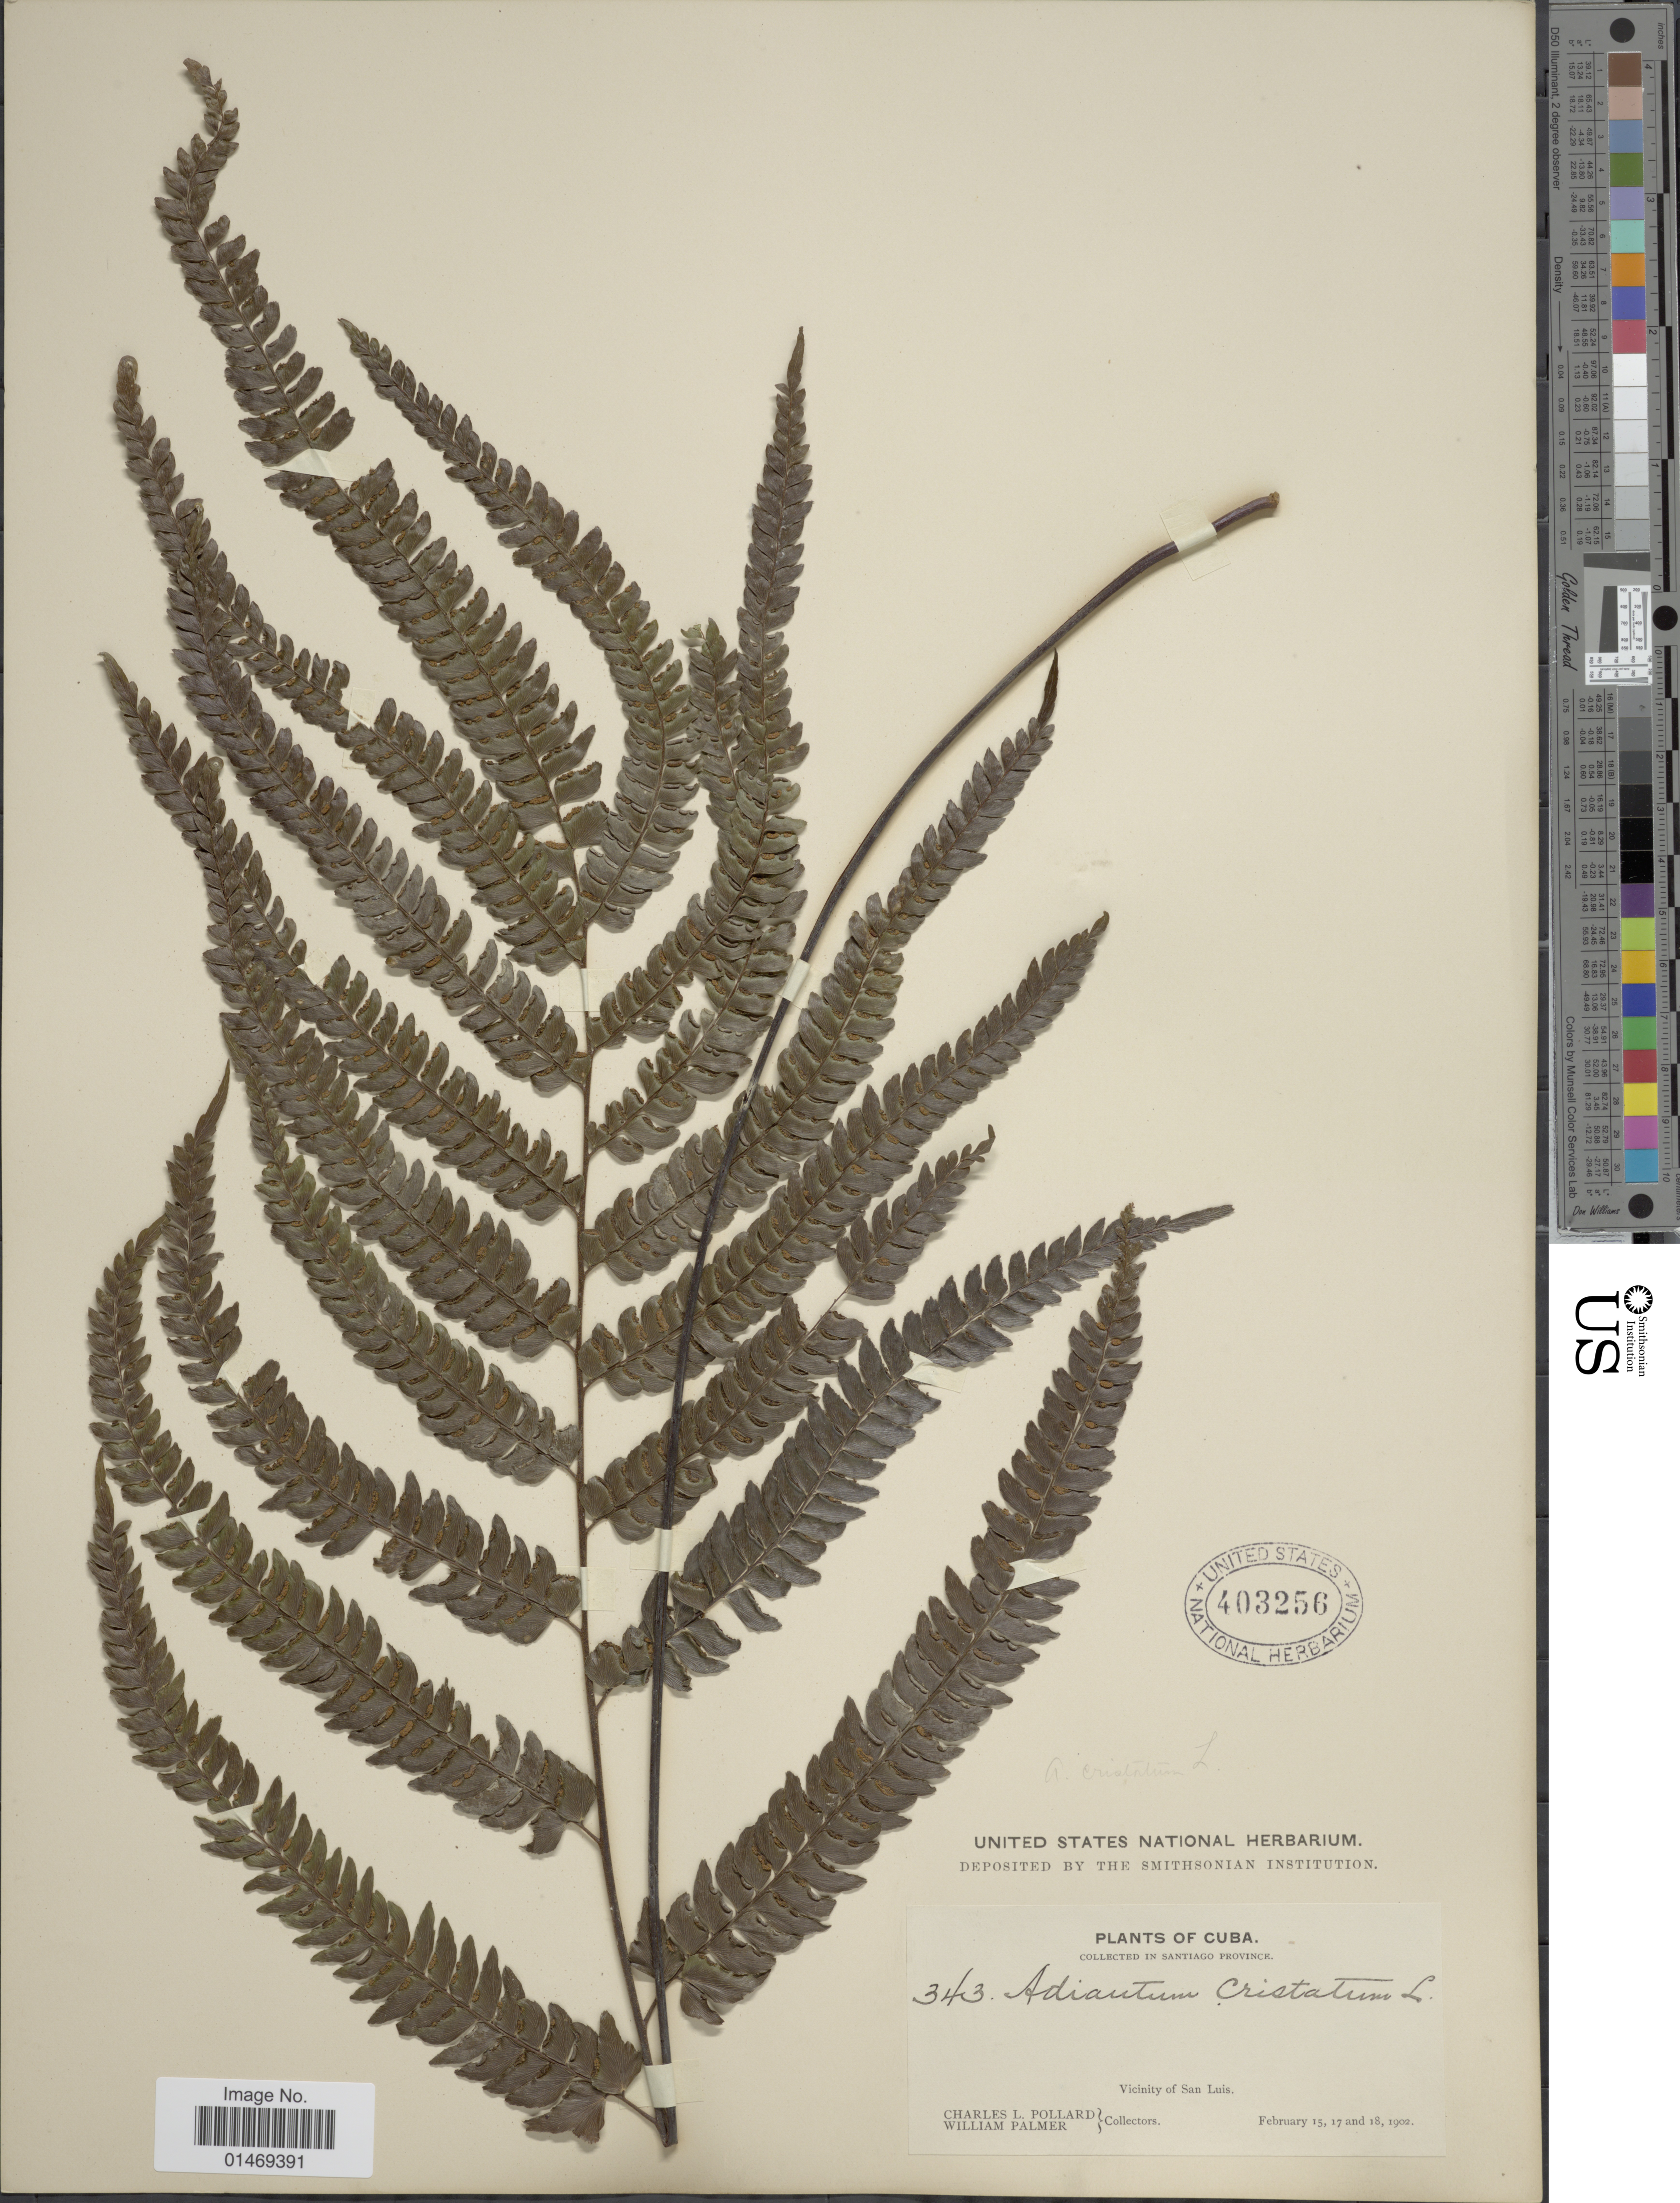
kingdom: Plantae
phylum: Tracheophyta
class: Polypodiopsida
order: Polypodiales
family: Pteridaceae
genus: Adiantum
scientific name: Adiantum pyramidale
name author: (L.) Willd.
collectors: C. L. Pollard & W. Palmer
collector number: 343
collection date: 1902-02-15/1902-02-18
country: Cuba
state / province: Santiago de Cuba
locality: Vicinity of San Luis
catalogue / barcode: US 403256